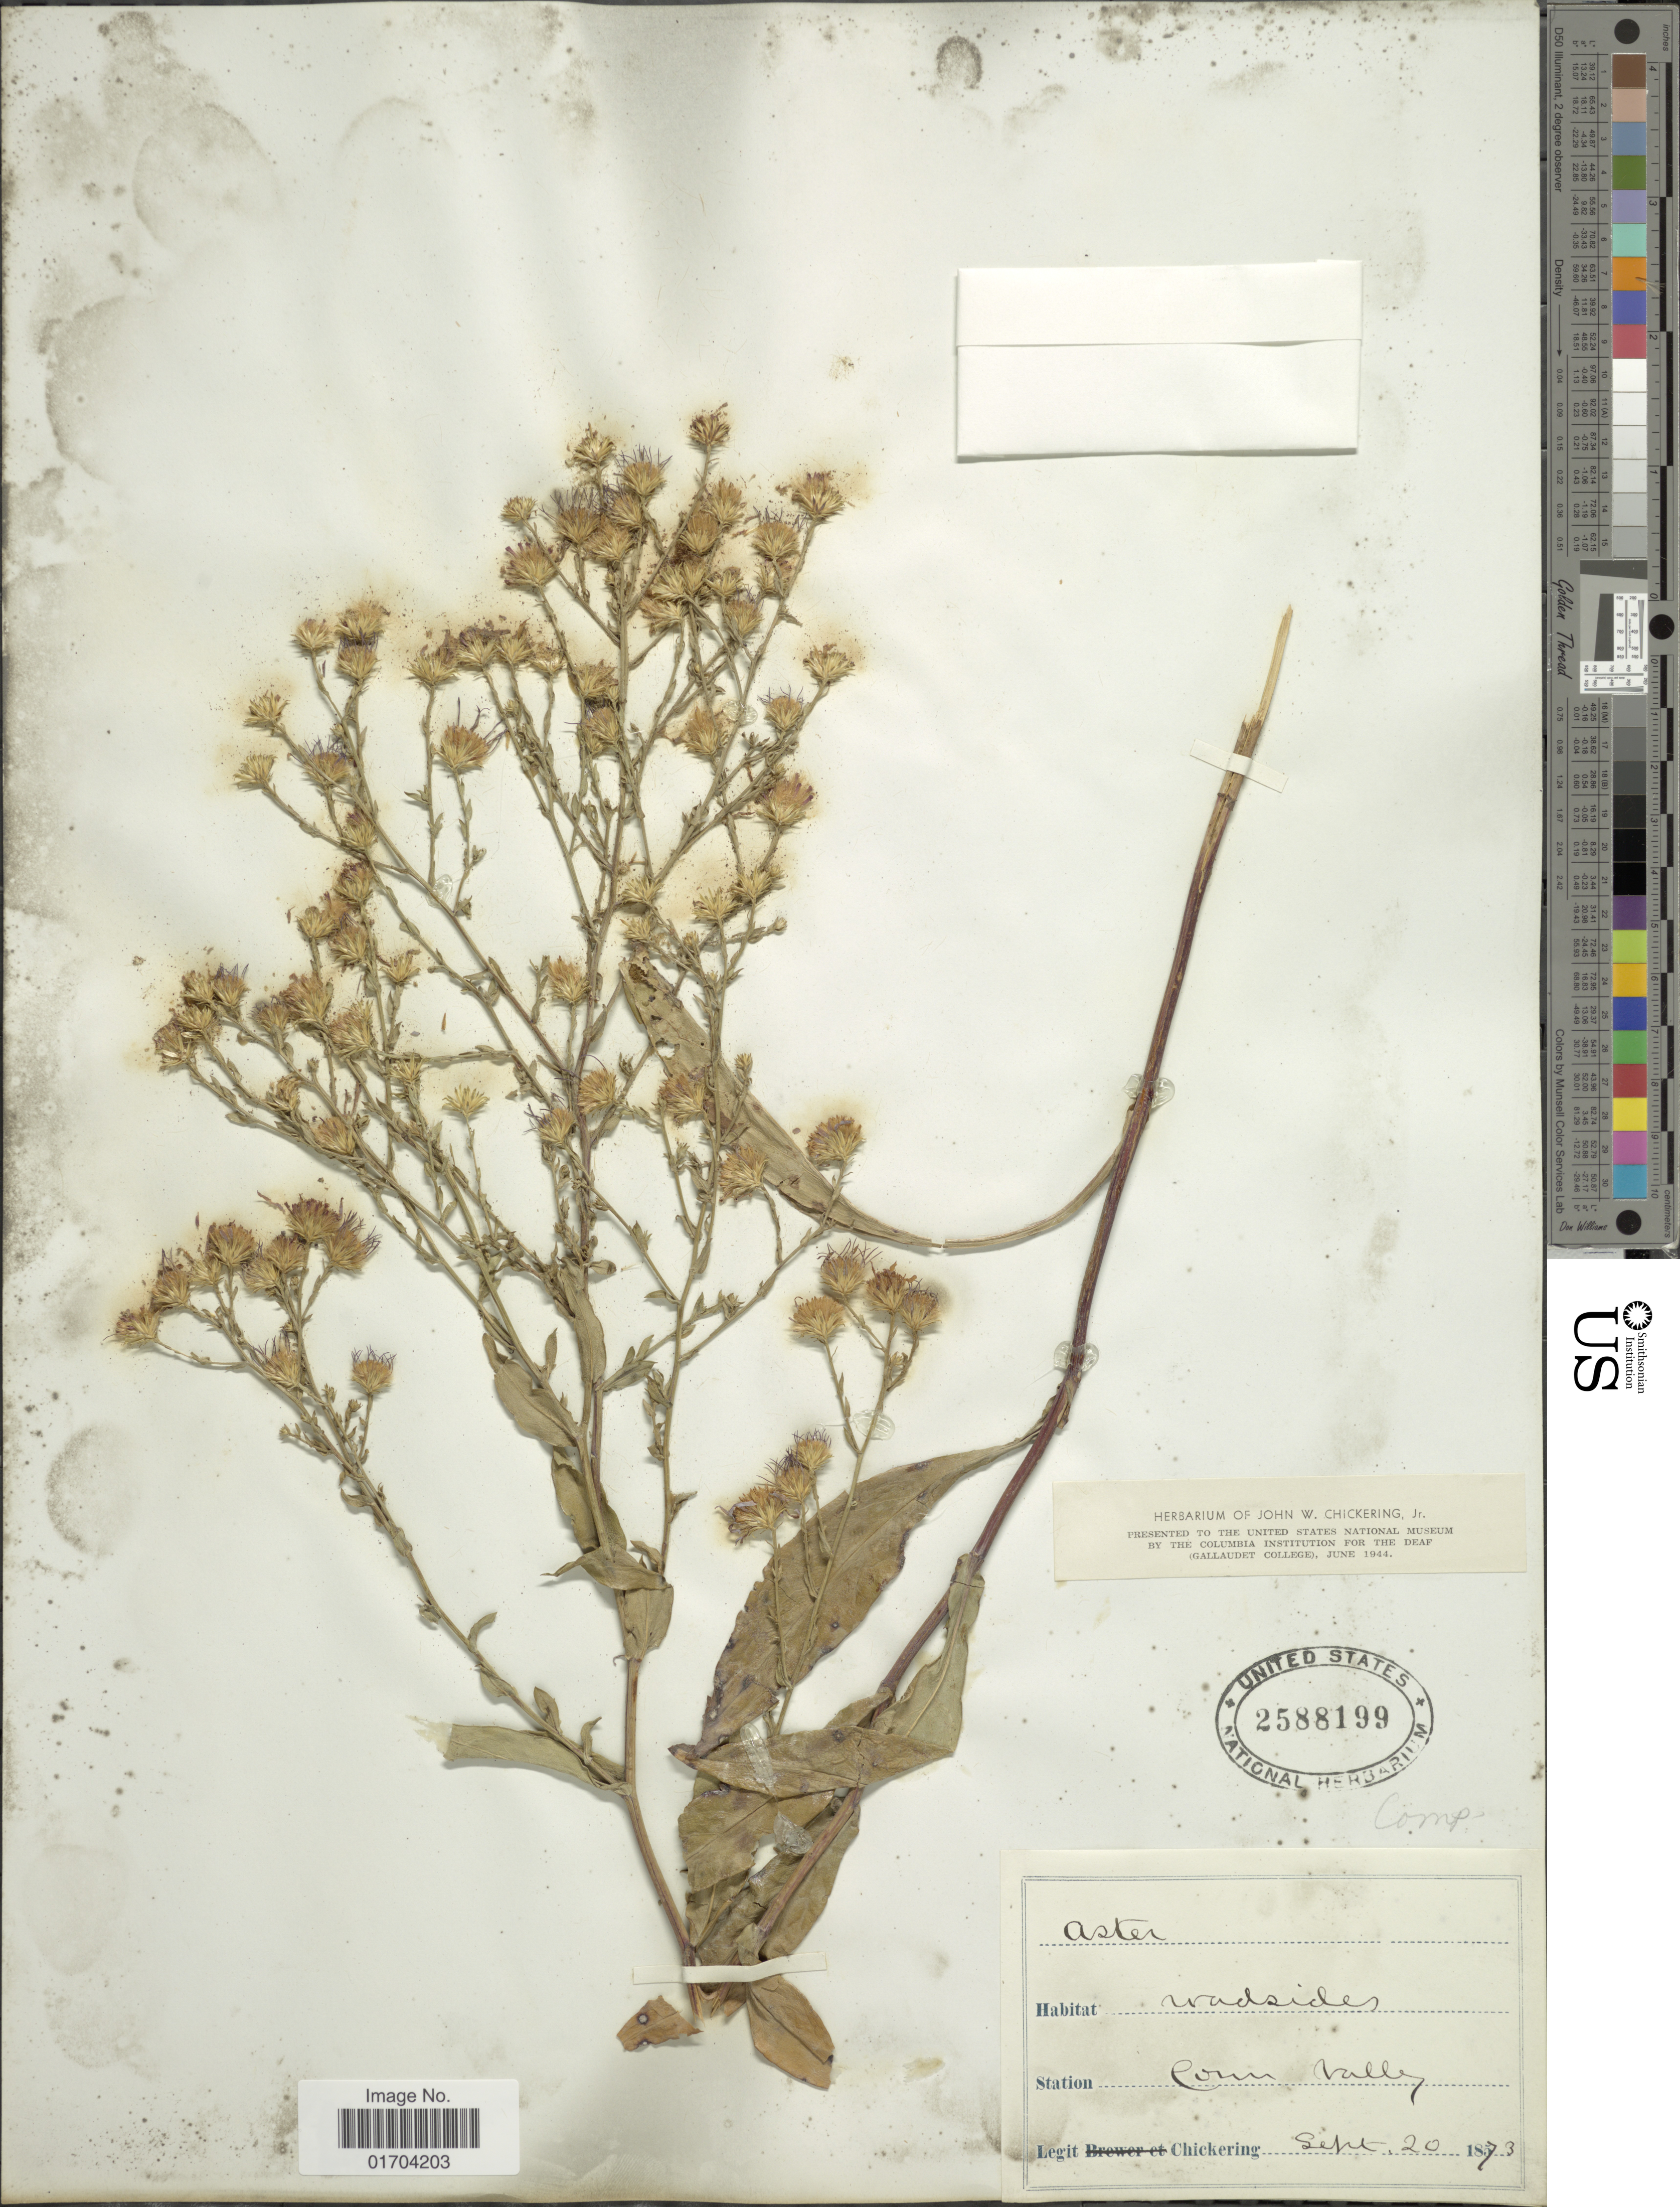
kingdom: Plantae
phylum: Tracheophyta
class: Magnoliopsida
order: Asterales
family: Asteraceae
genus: Symphyotrichum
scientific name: Symphyotrichum sp.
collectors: -. Chickering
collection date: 1873-09-20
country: United States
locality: Conn Valley.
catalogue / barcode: US 2588199